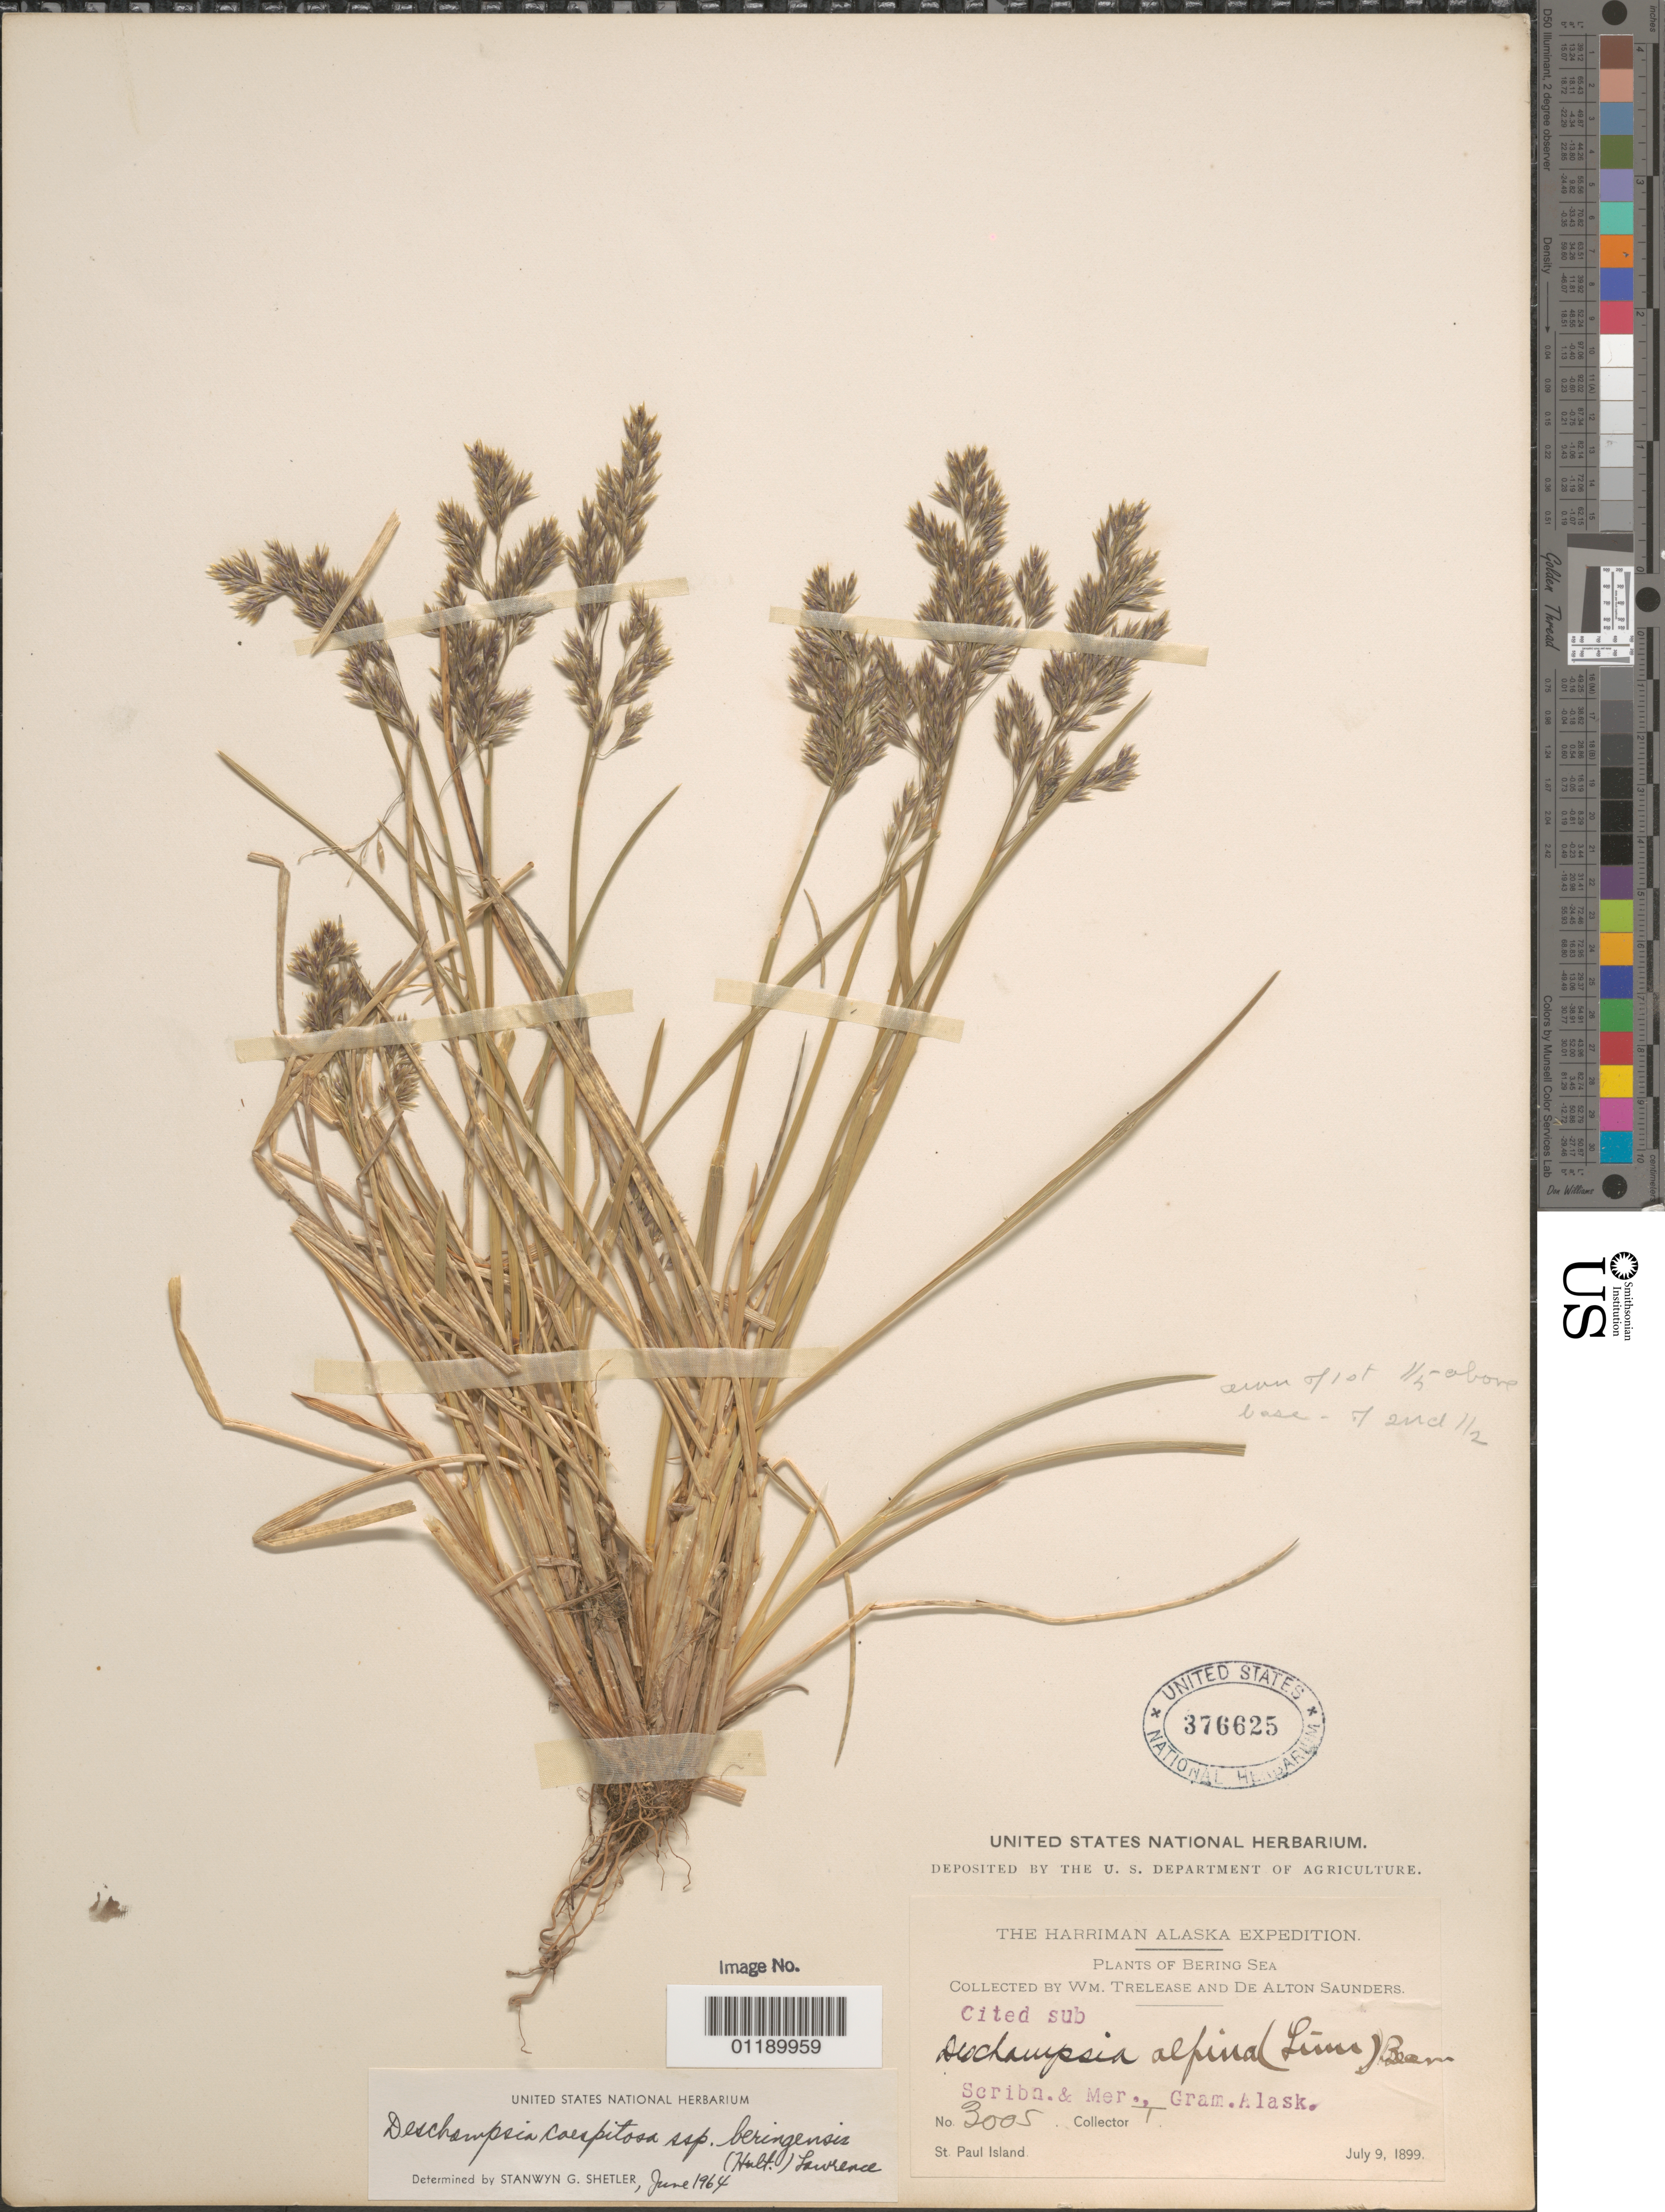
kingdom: Plantae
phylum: Tracheophyta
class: Liliopsida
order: Poales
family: Poaceae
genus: Deschampsia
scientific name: Deschampsia cespitosa subsp. beringensis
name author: (Hultén) Lawrence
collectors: W. Trelease & D. Saunders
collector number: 3005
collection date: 1899-07-09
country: United States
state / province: Alaska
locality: St Paul Island.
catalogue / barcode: US 376625